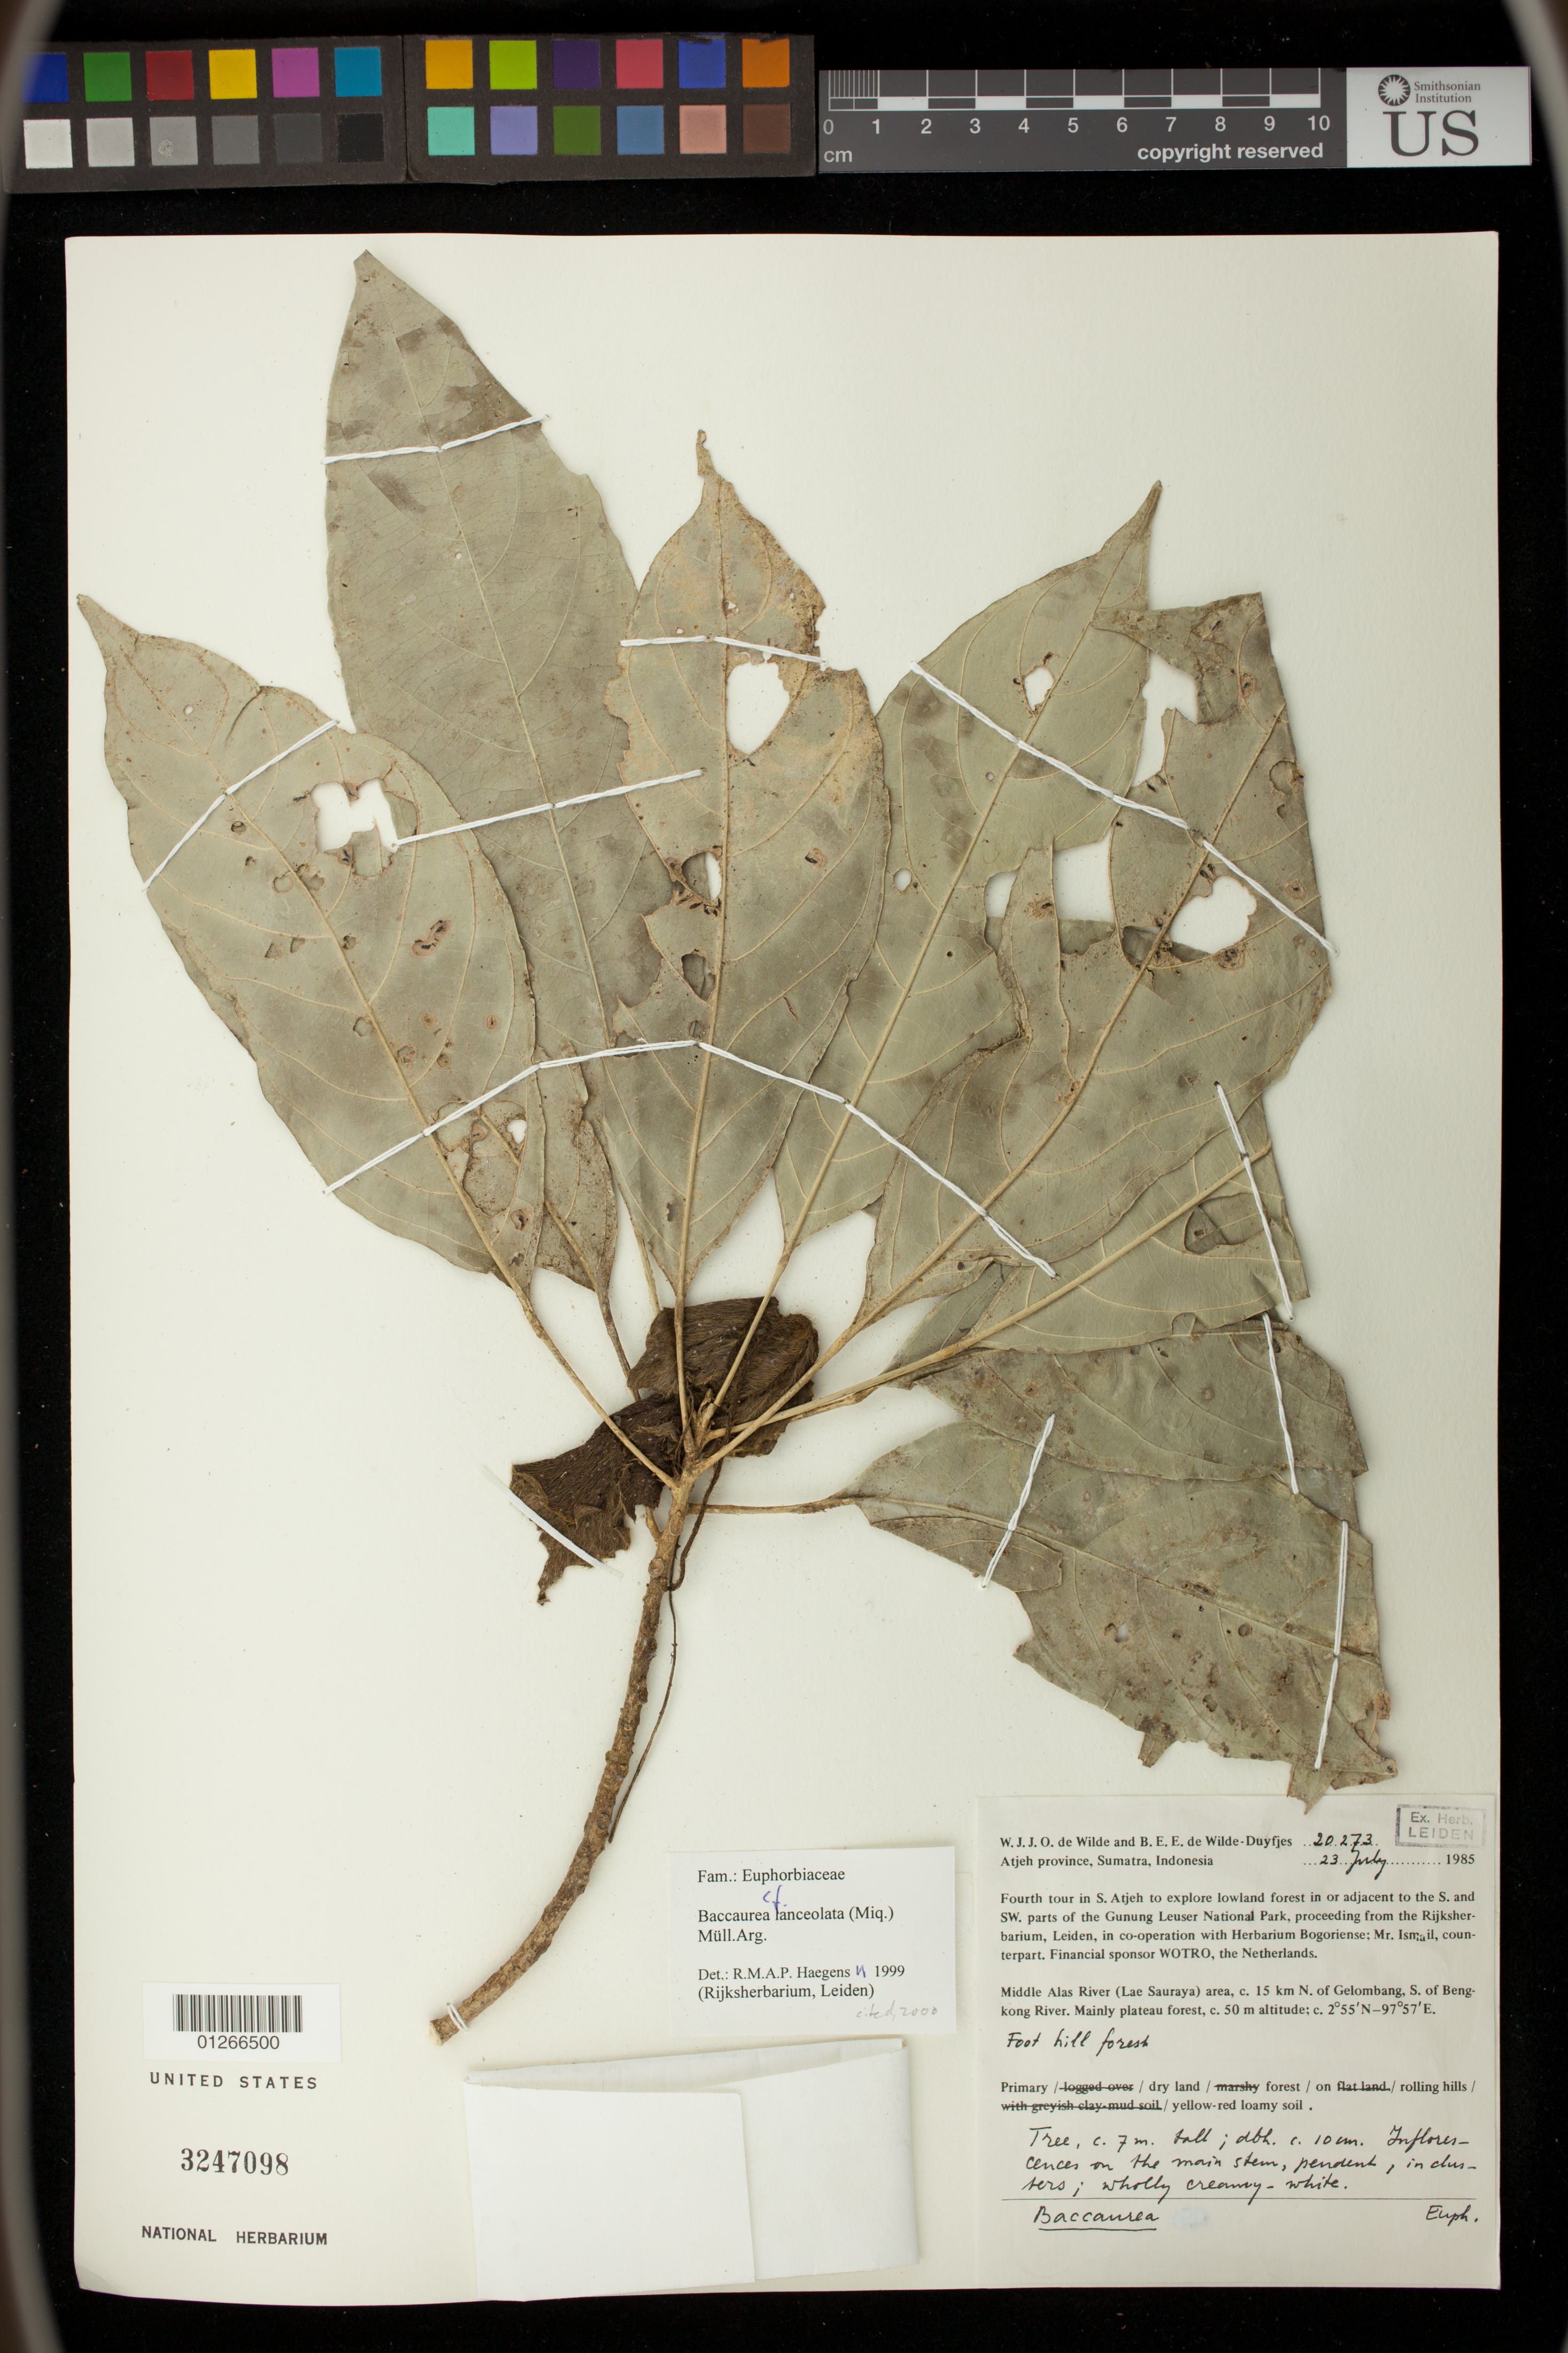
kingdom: Plantae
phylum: Tracheophyta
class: Magnoliopsida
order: Malpighiales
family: Phyllanthaceae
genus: Baccaurea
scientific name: Baccaurea lanceolata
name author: (Miq.) Müll. Arg.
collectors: W. J. de Wilde & B. E. de Wilde-Duyfjes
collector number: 20273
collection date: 1985-07-23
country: Indonesia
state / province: Sumatra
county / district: Aceh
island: Sumatra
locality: Gunung Leuser National Park, Atjeh province, Sumatra. Middle Alas River (Lae Sauraya) area c.15 km N. of Gelombang, S. of Bengkong River.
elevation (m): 50